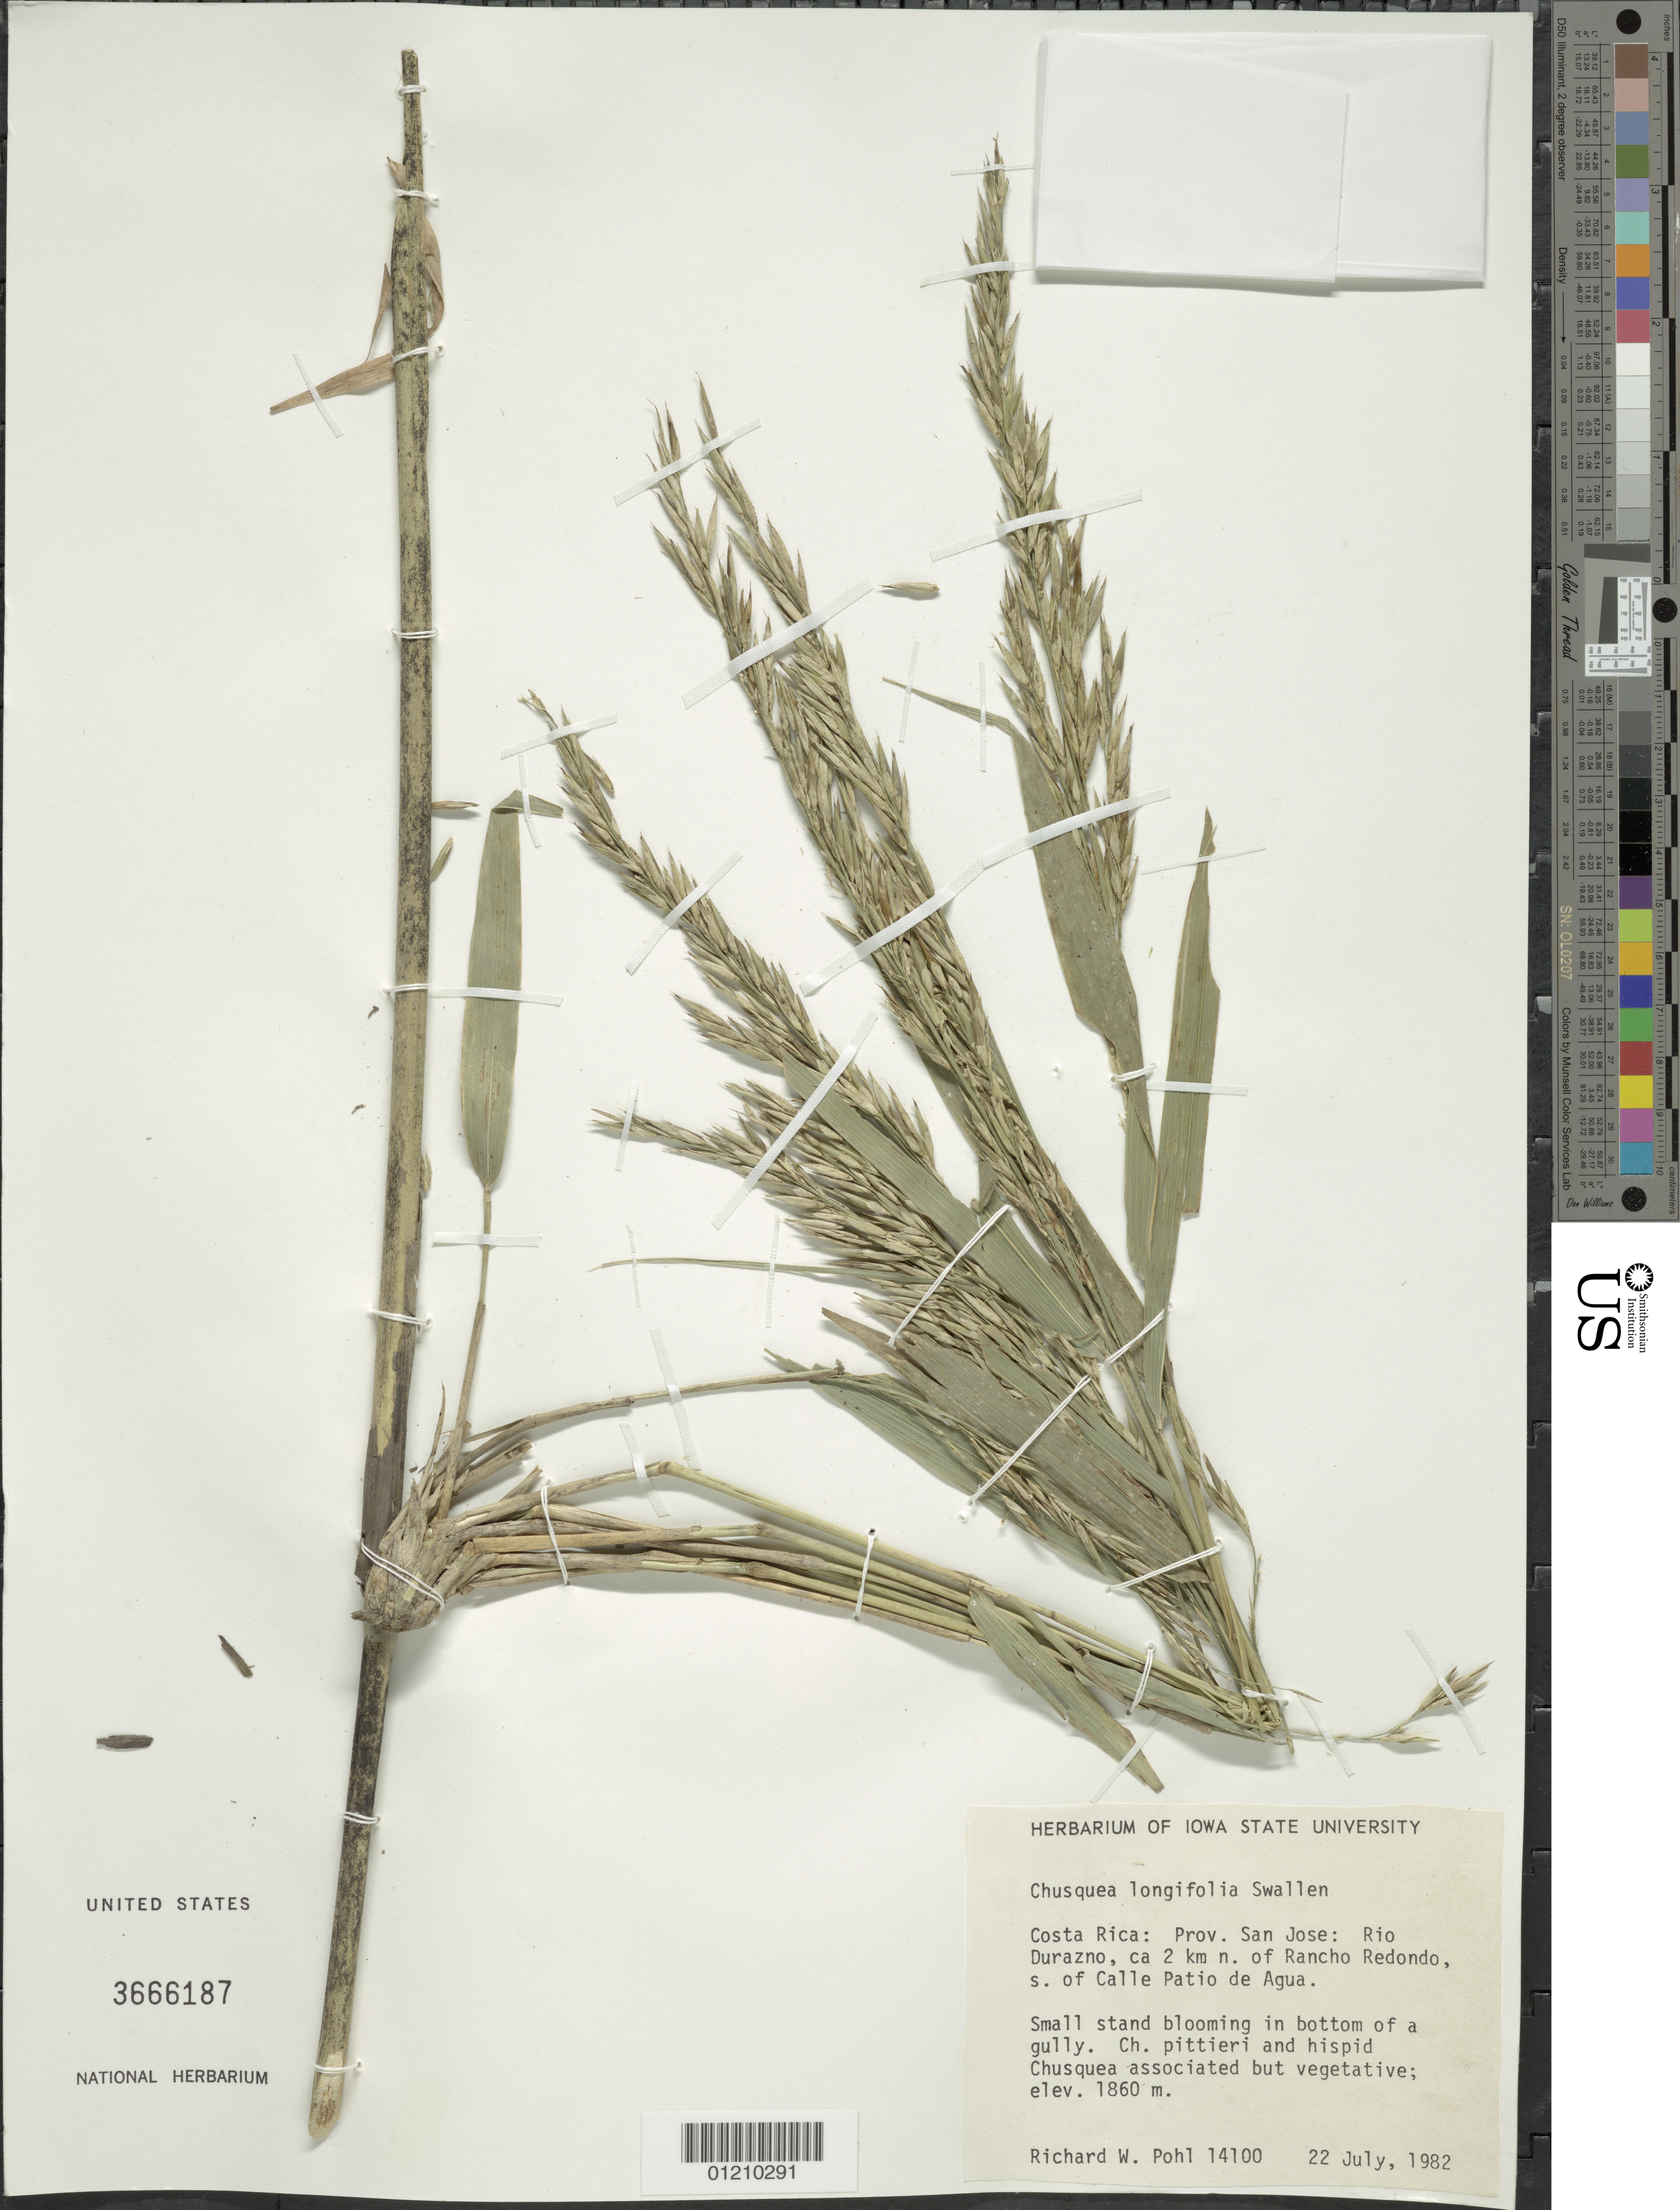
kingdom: Plantae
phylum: Tracheophyta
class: Liliopsida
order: Poales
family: Poaceae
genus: Chusquea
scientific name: Chusquea longifolia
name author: Swallen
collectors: R. W. Pohl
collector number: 14100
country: Costa Rica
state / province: San Jose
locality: Rio Duranzo, ca 2 km N. of Rancho Redondo, S. of Calle Patio de Agua.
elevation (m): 1860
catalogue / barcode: US 3666187